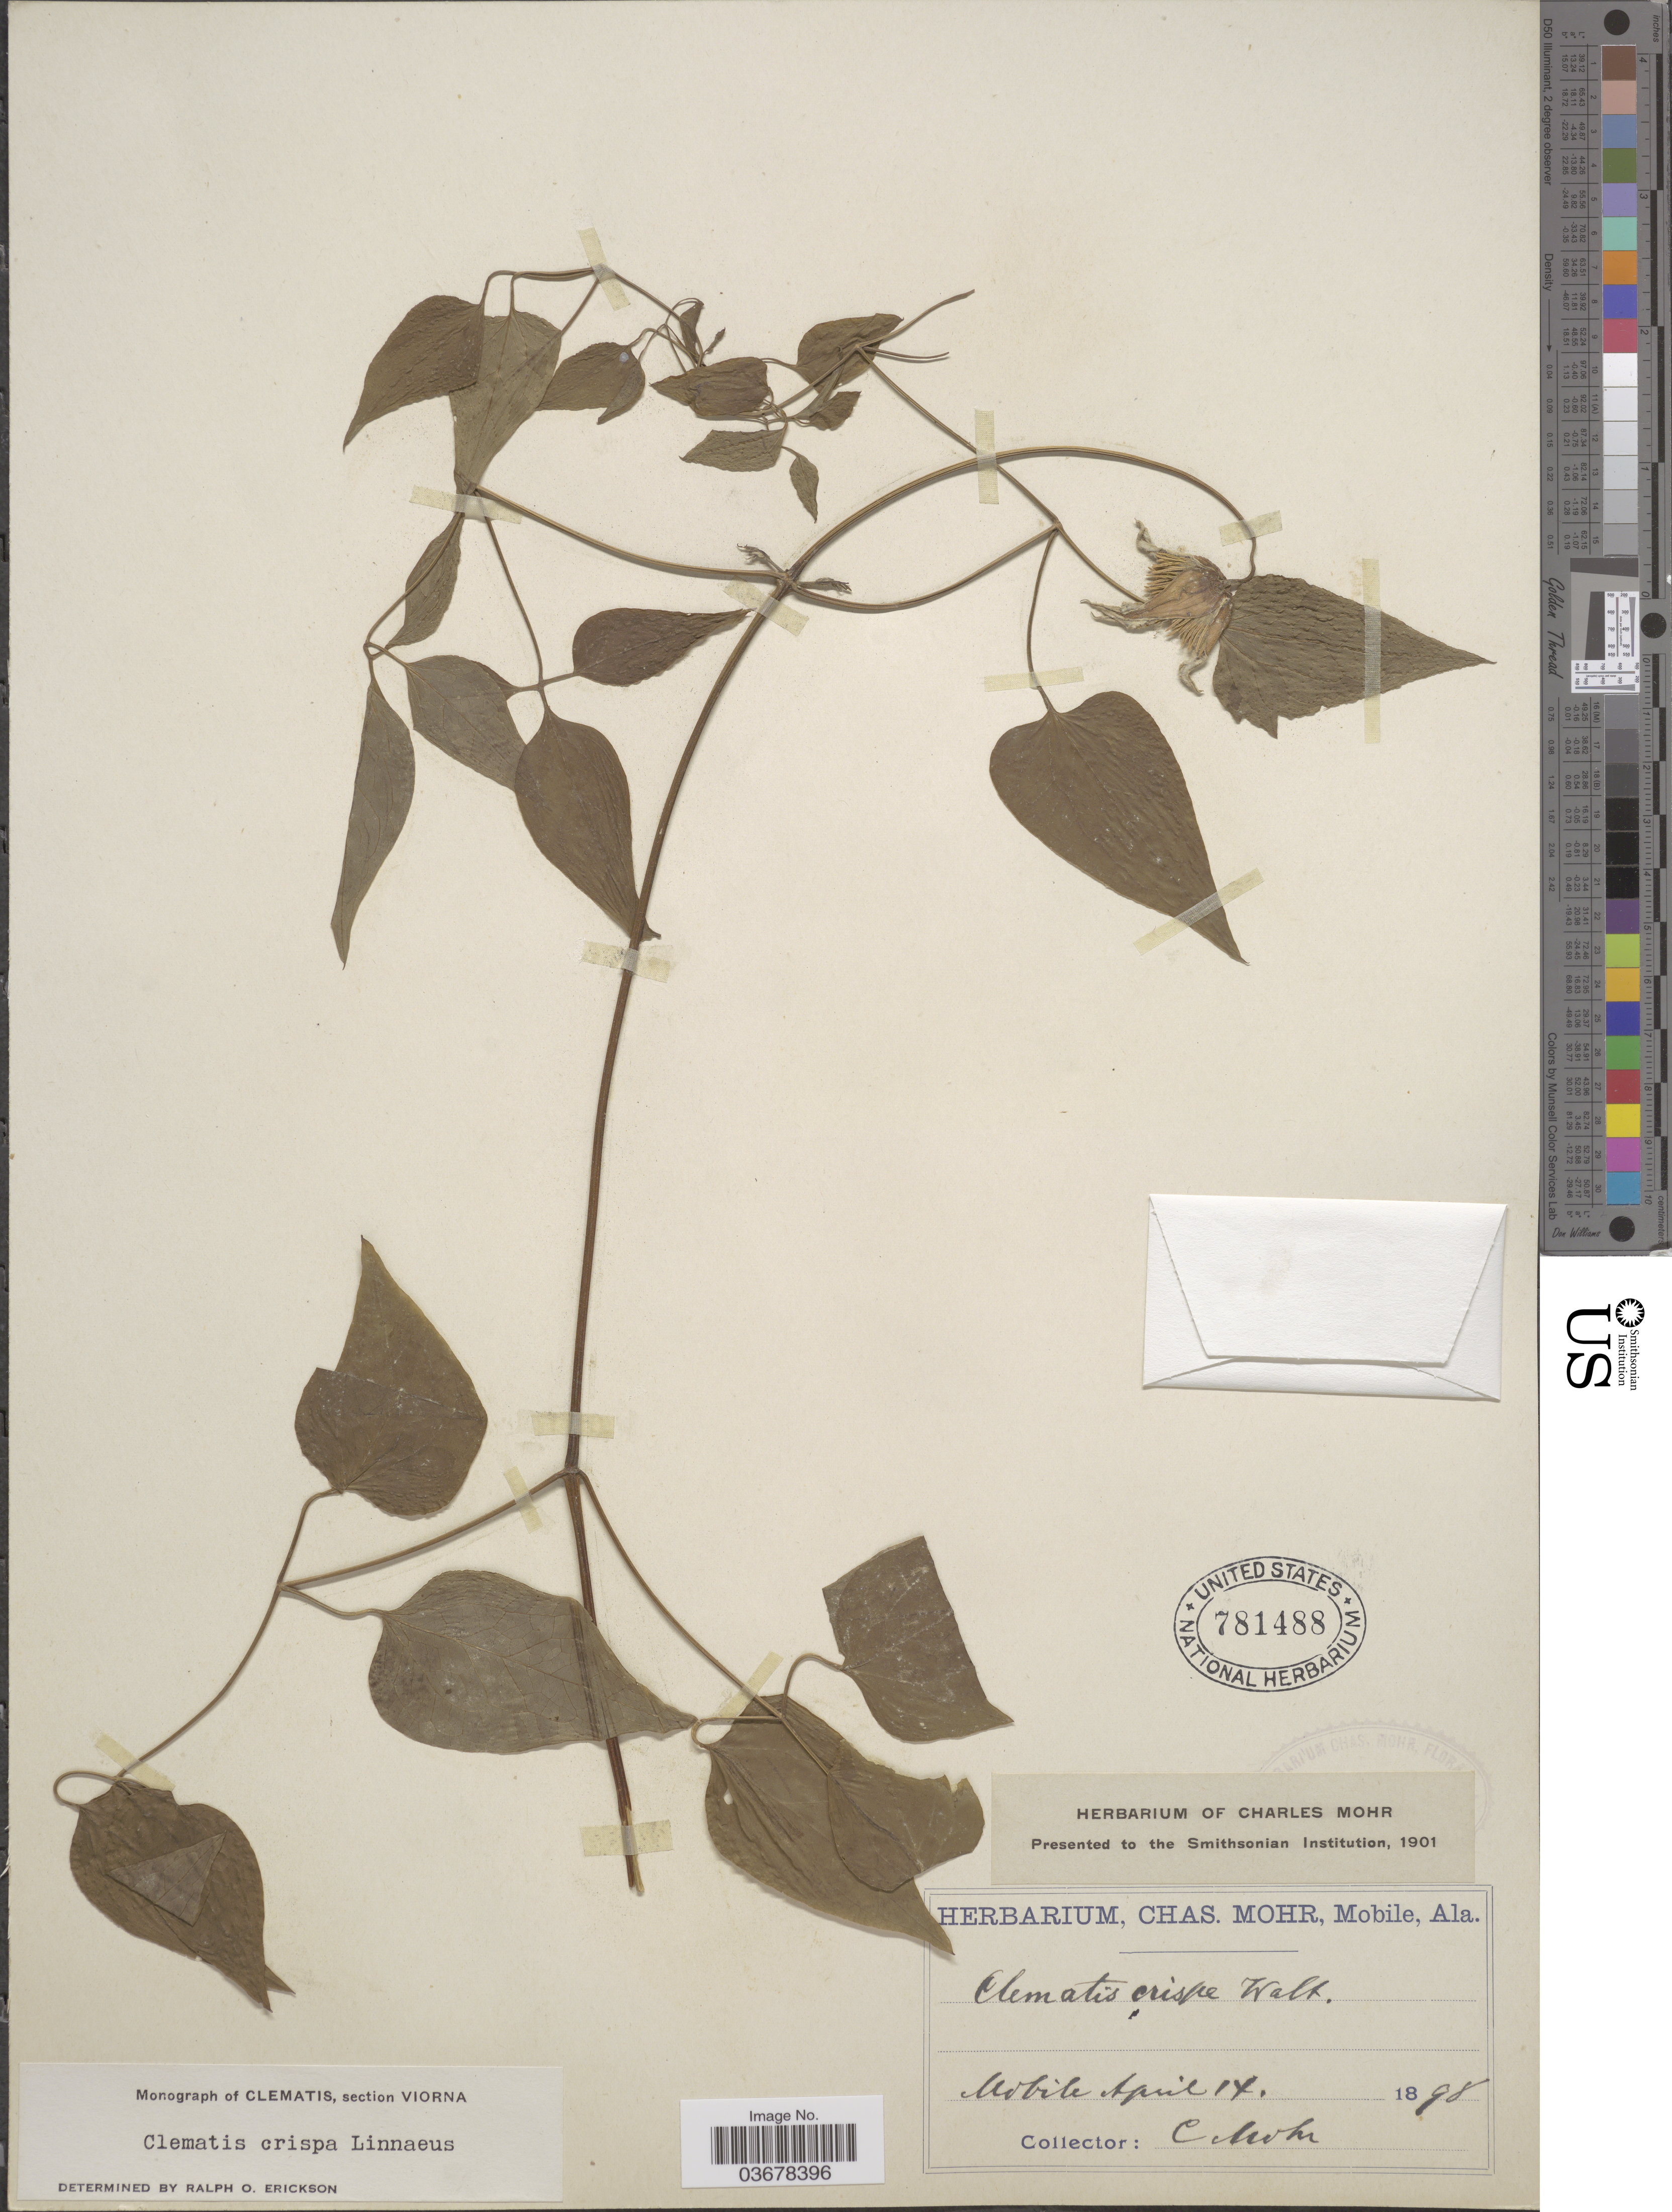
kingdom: Plantae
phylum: Tracheophyta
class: Magnoliopsida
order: Ranunculales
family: Ranunculaceae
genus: Clematis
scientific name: Clematis viorna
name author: L.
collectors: Mohr, C. T. (herbarium)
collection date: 1898-04-14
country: United States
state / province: Alabama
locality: Mobile.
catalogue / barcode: US 781488